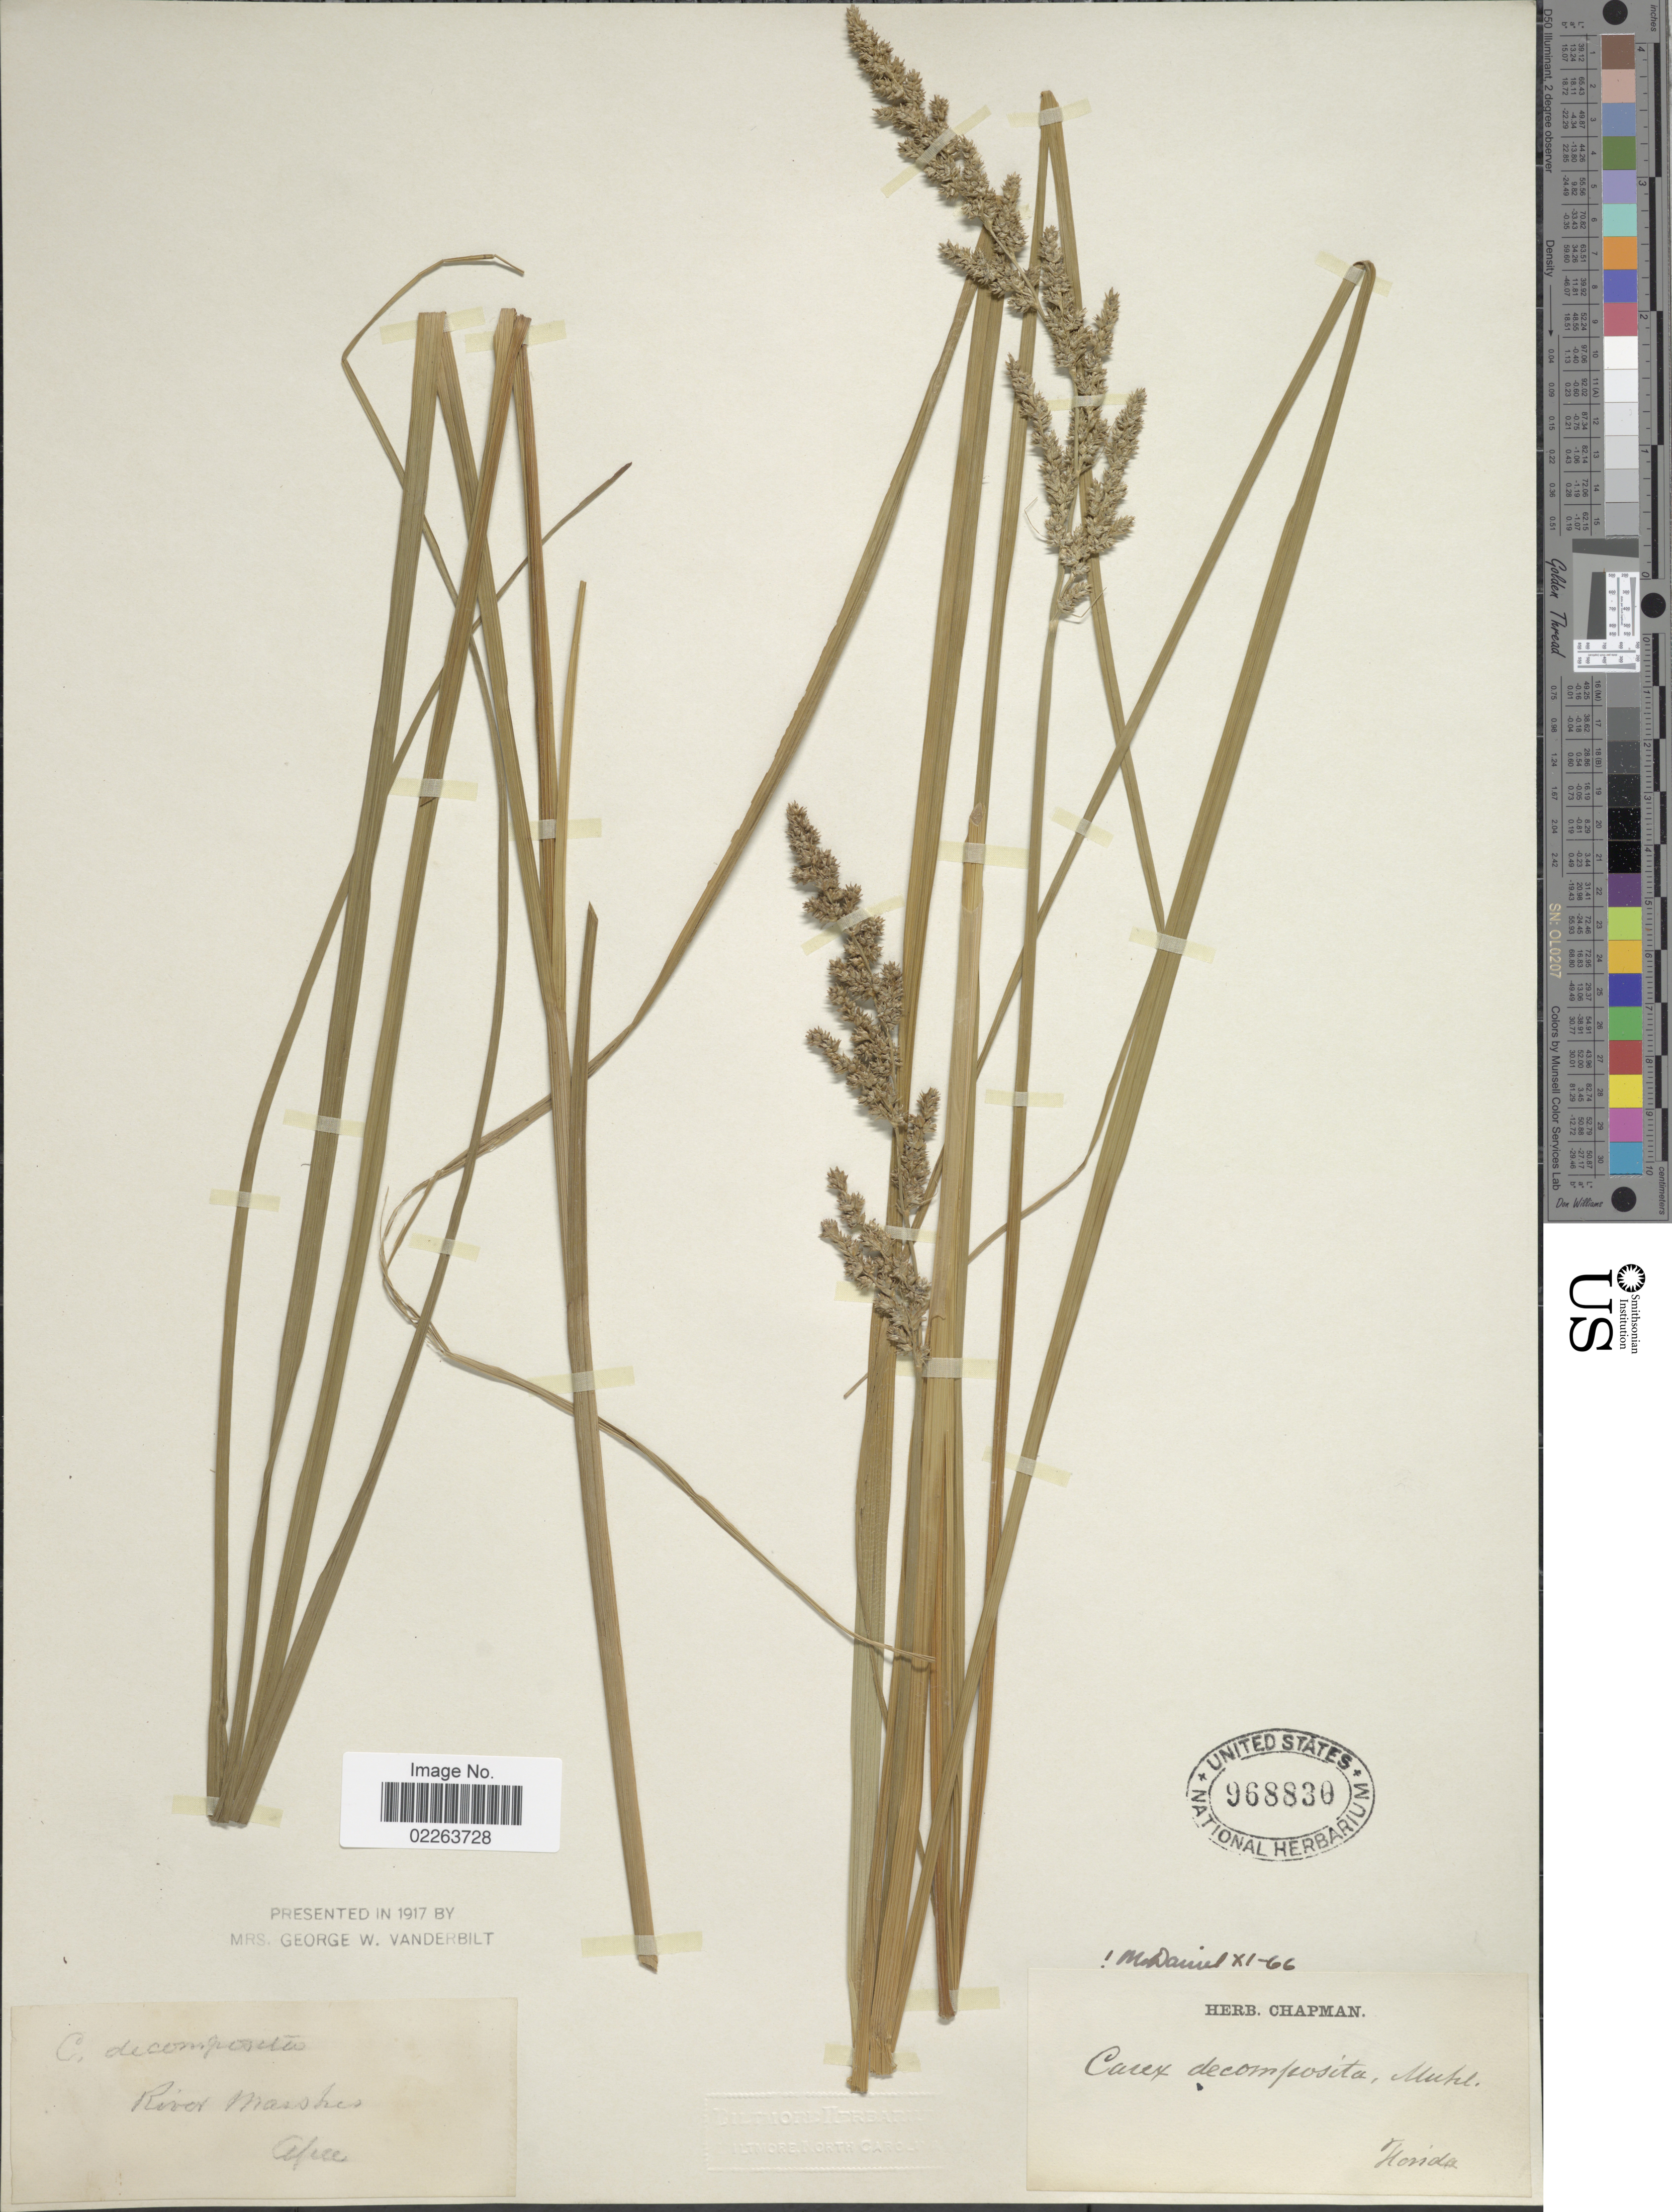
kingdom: Plantae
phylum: Tracheophyta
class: Liliopsida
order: Poales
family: Cyperaceae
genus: Carex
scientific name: Carex decomposita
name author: Muhl.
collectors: ex herb. Chapman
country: United States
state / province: Florida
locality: River marshes, Apa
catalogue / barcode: US 968830